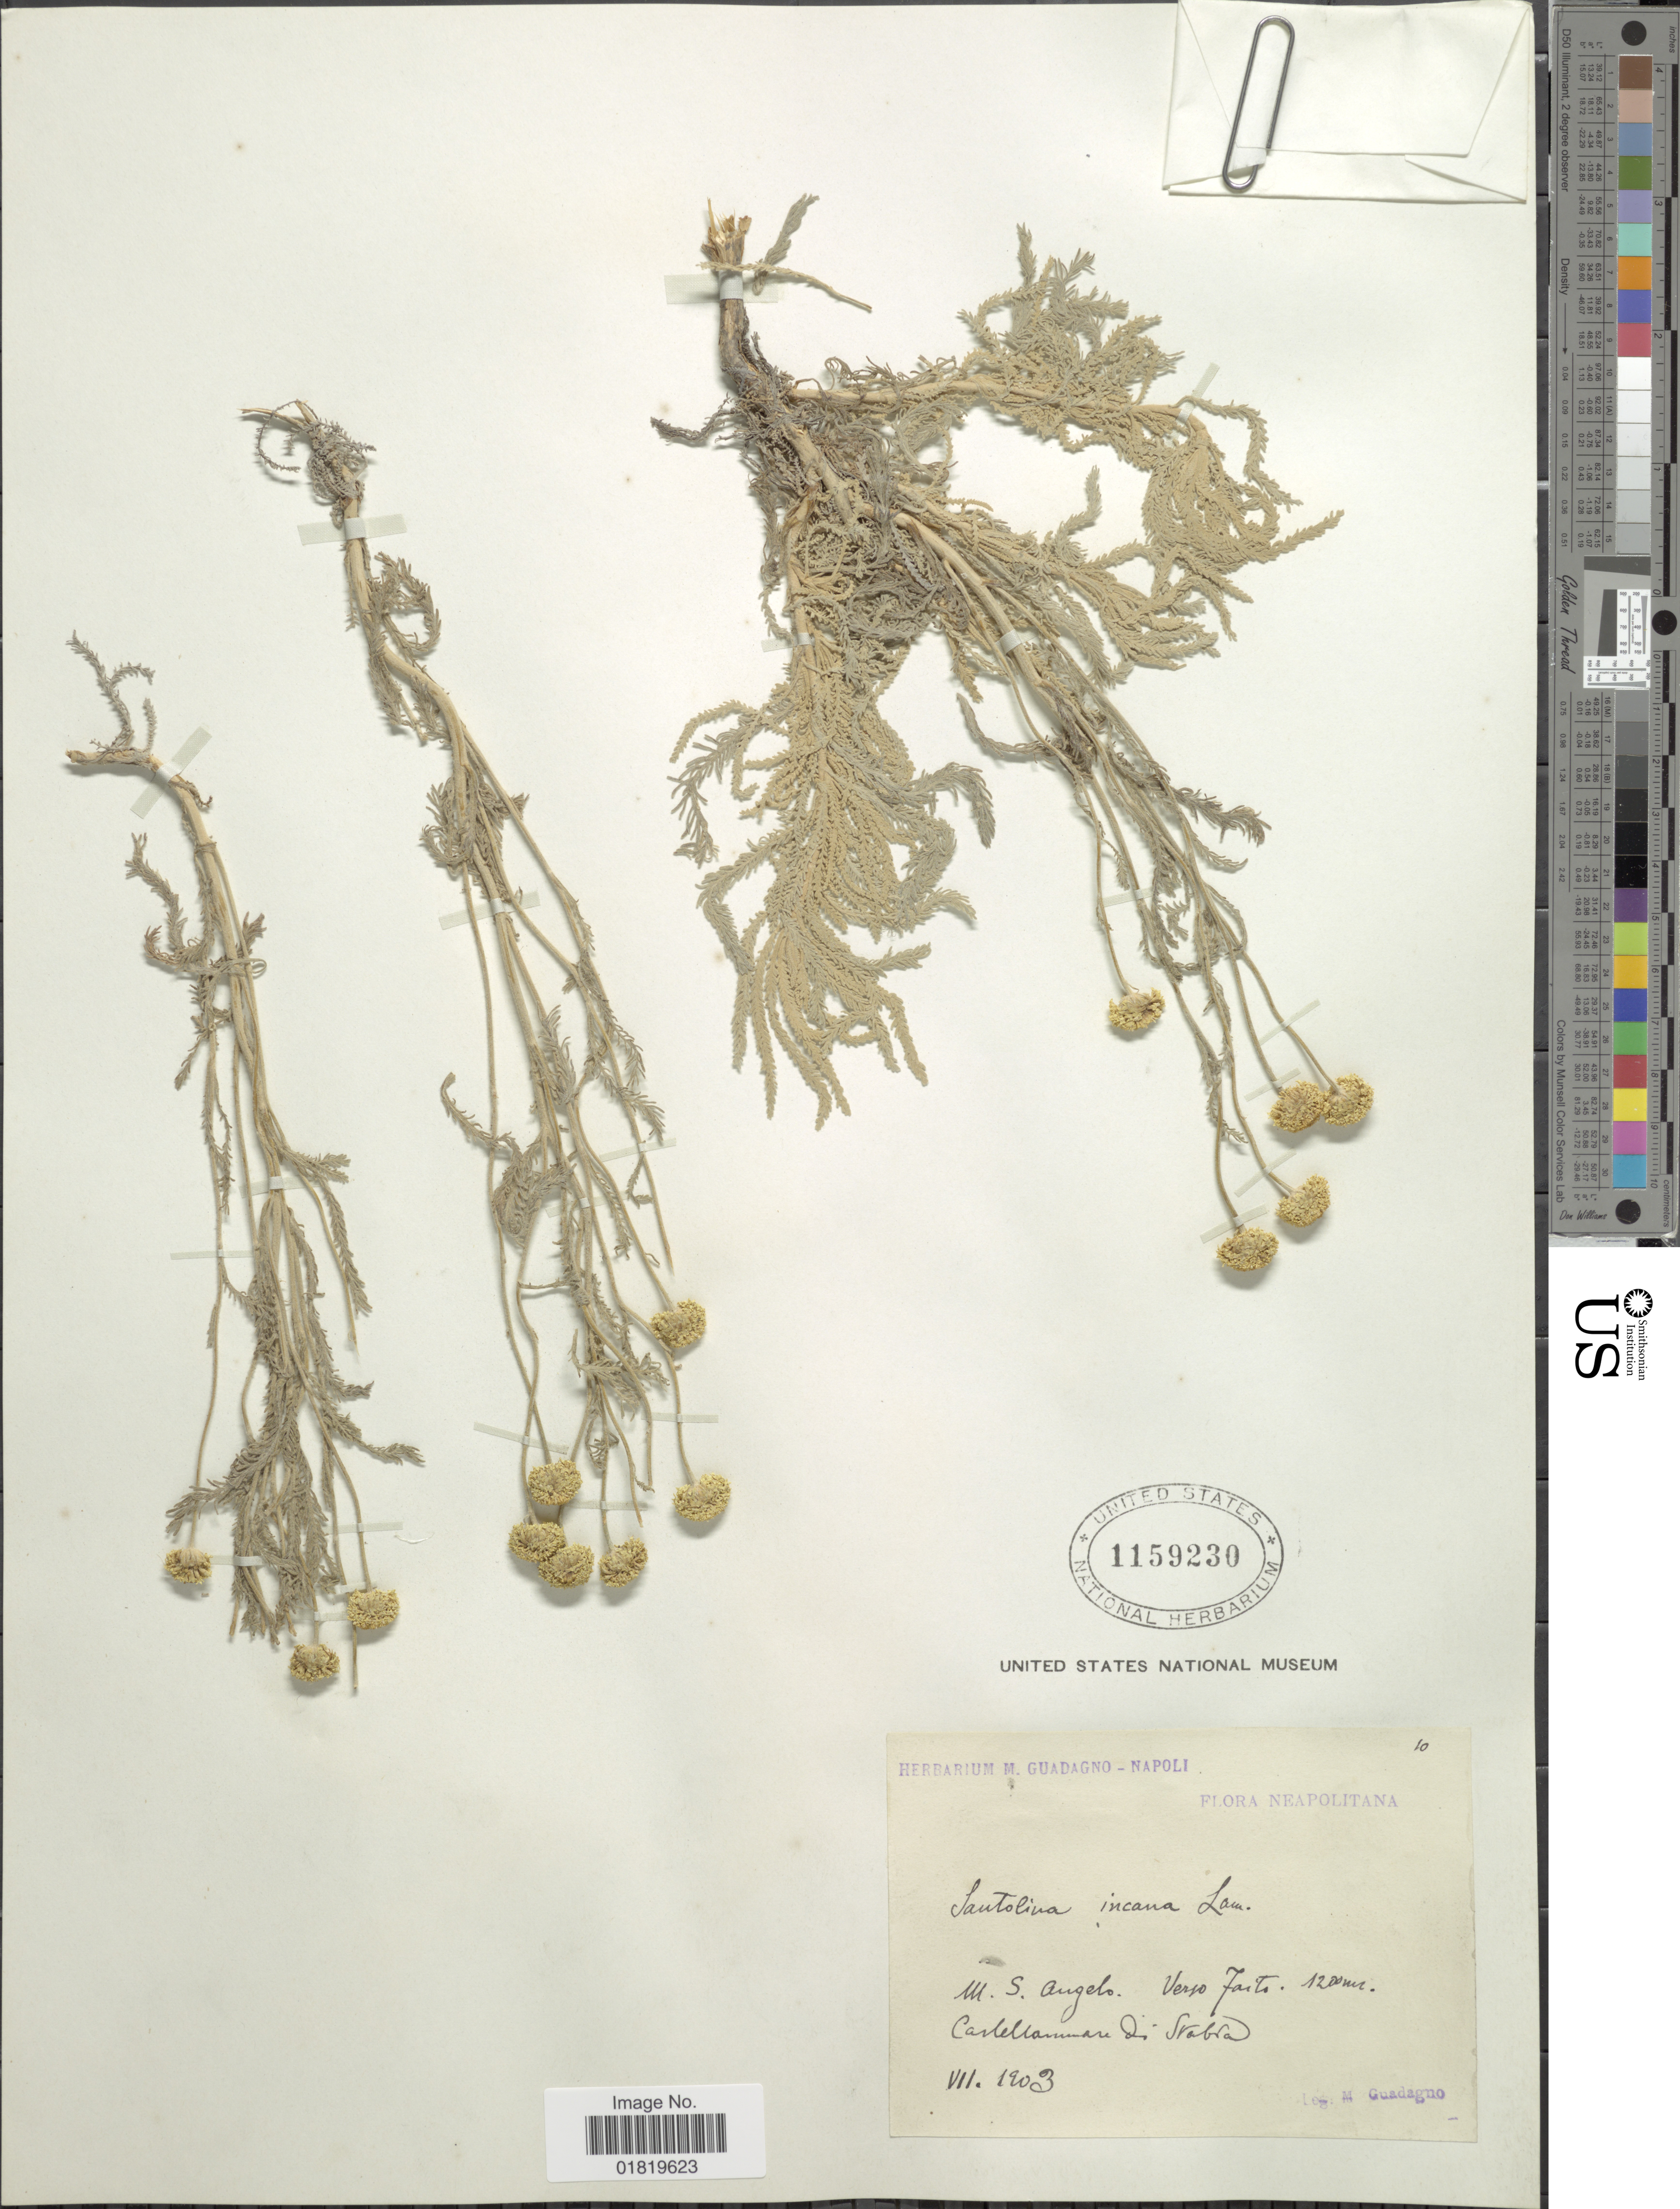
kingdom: Plantae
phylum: Tracheophyta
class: Magnoliopsida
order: Asterales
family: Asteraceae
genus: Santolina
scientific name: Santolina chamaecyparissus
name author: L.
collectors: M. Guadagno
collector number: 10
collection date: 1903-07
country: Italy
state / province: Campania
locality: M. S. Angelo, verso Faito, Castellammare di Stabia.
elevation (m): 1200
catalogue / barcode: US 1159230